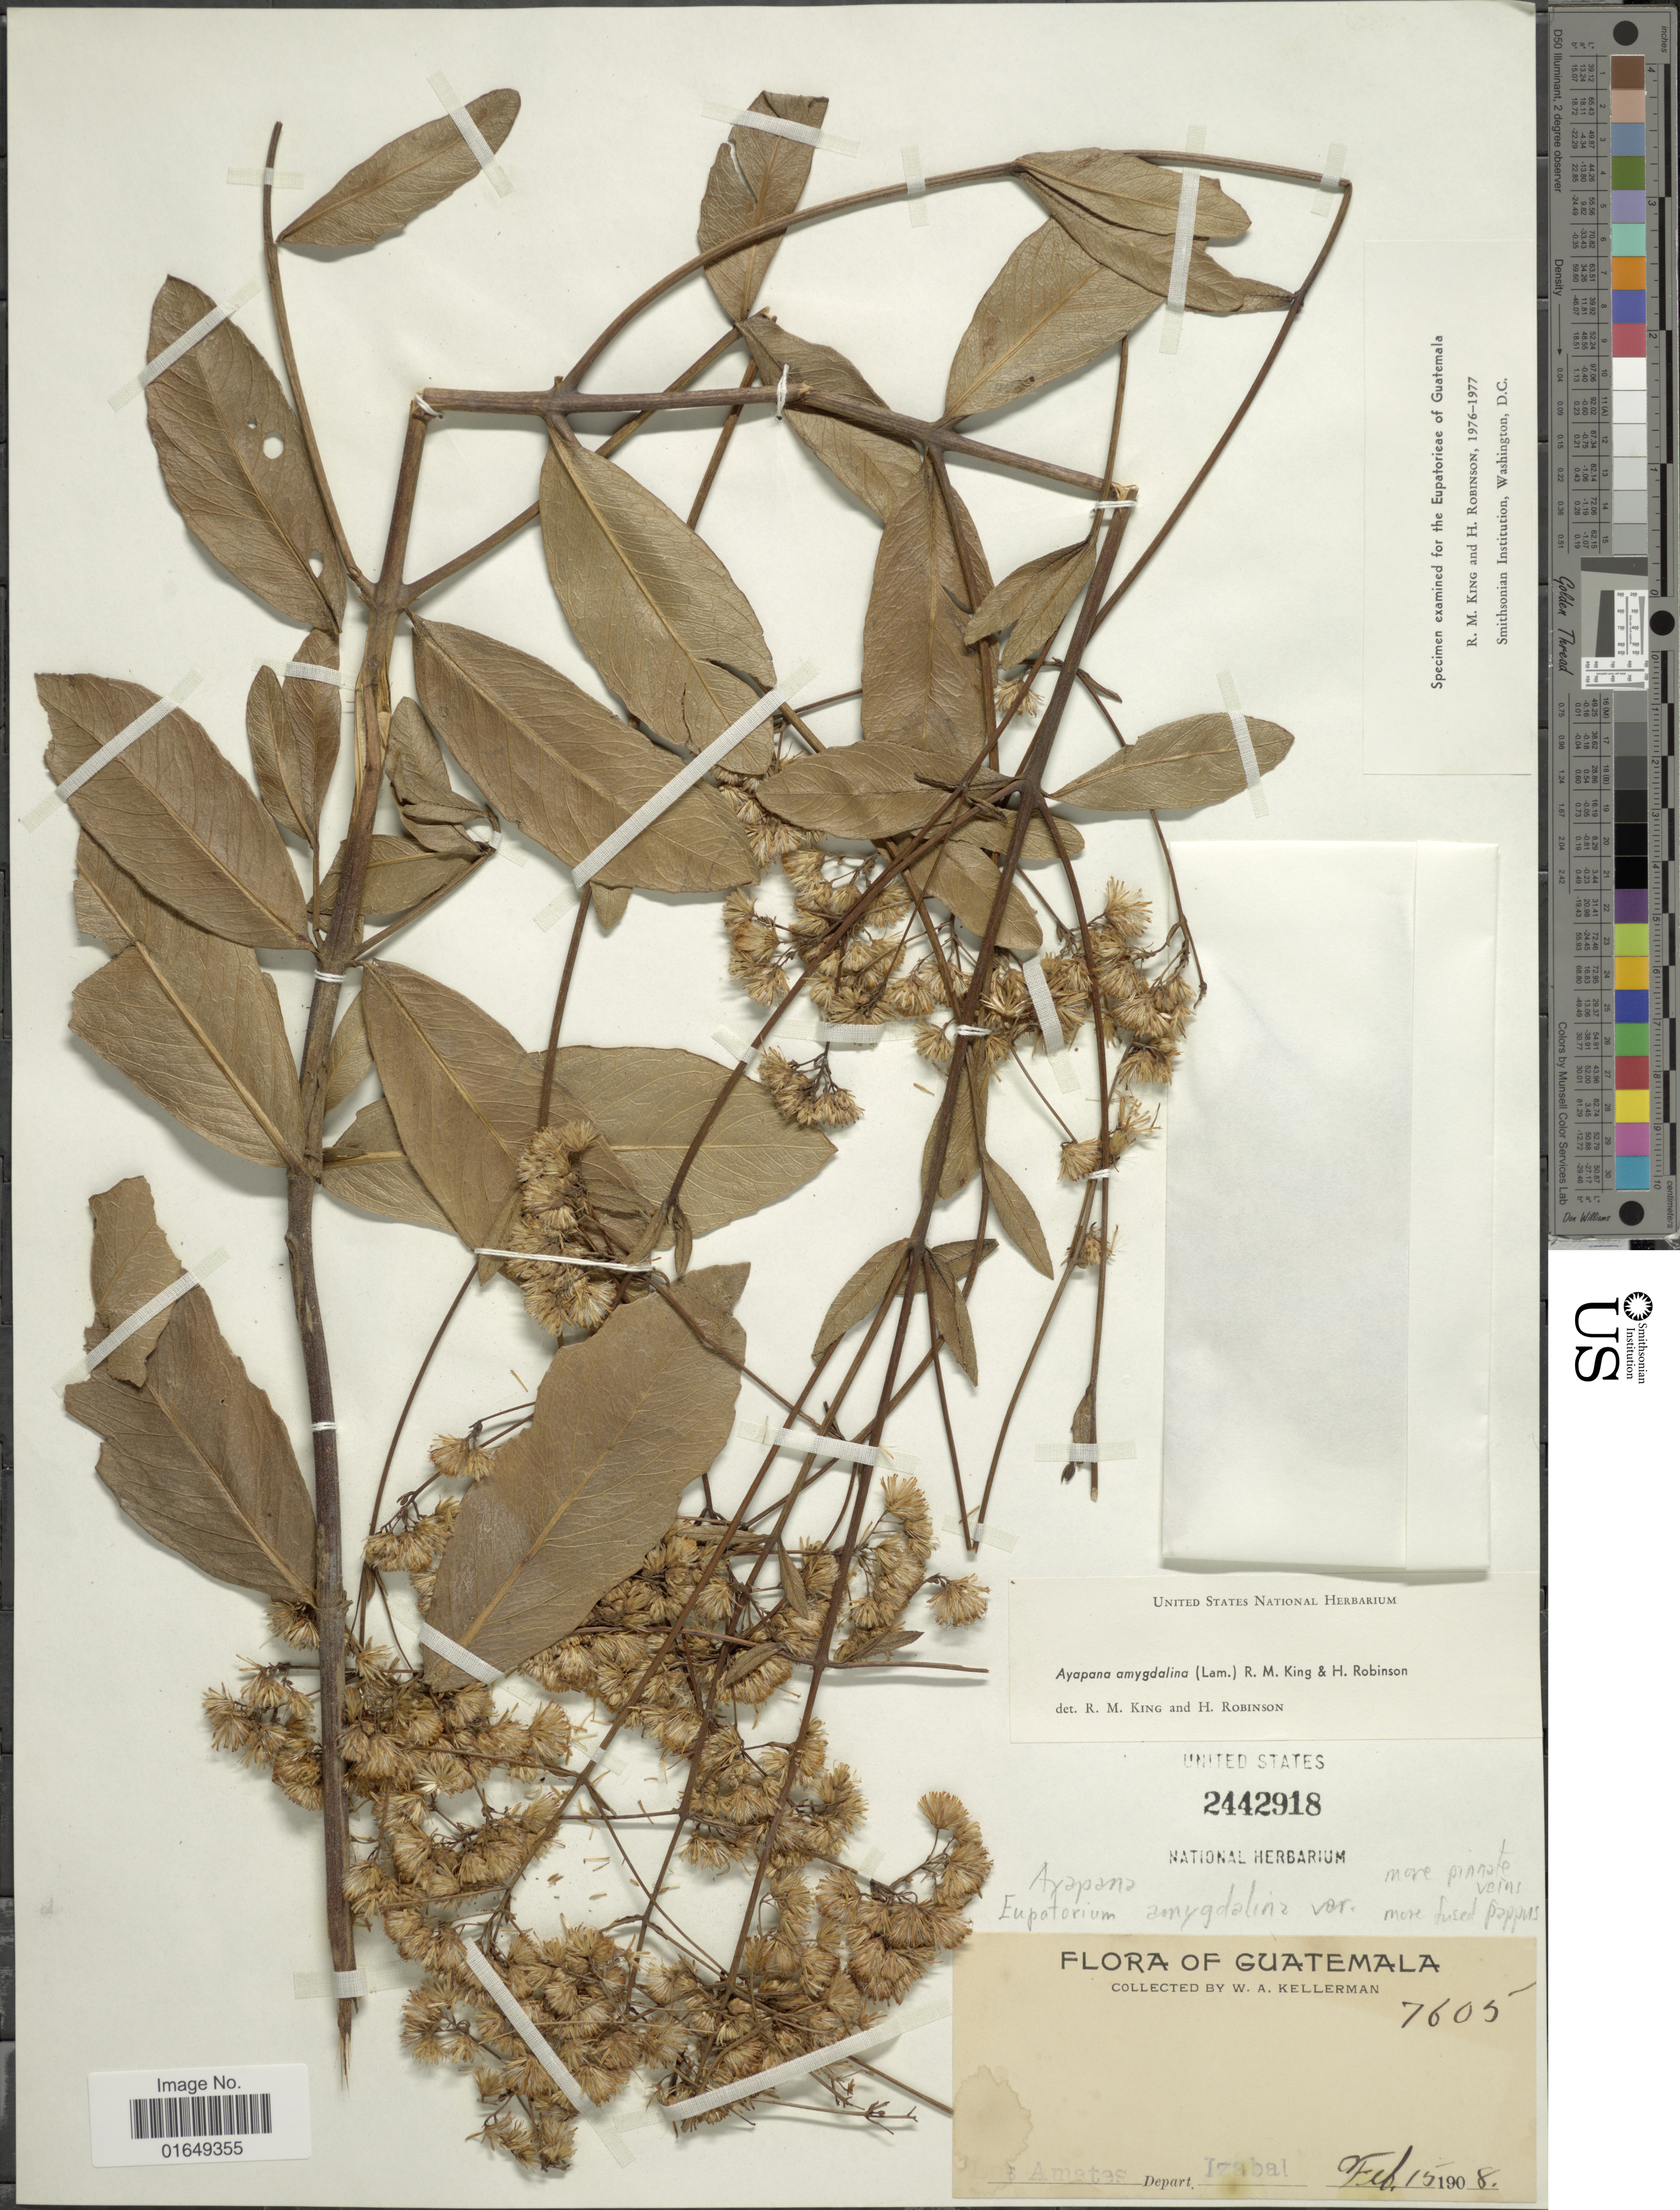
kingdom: Plantae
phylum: Tracheophyta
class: Magnoliopsida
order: Asterales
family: Asteraceae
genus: Ayapana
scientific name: Ayapana amygdalina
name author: (Lam.) R.M. King & H. Rob.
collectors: W. Kellerman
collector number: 7605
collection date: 1908-02-15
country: Guatemala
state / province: Izabal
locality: Amates.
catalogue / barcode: US 2442918